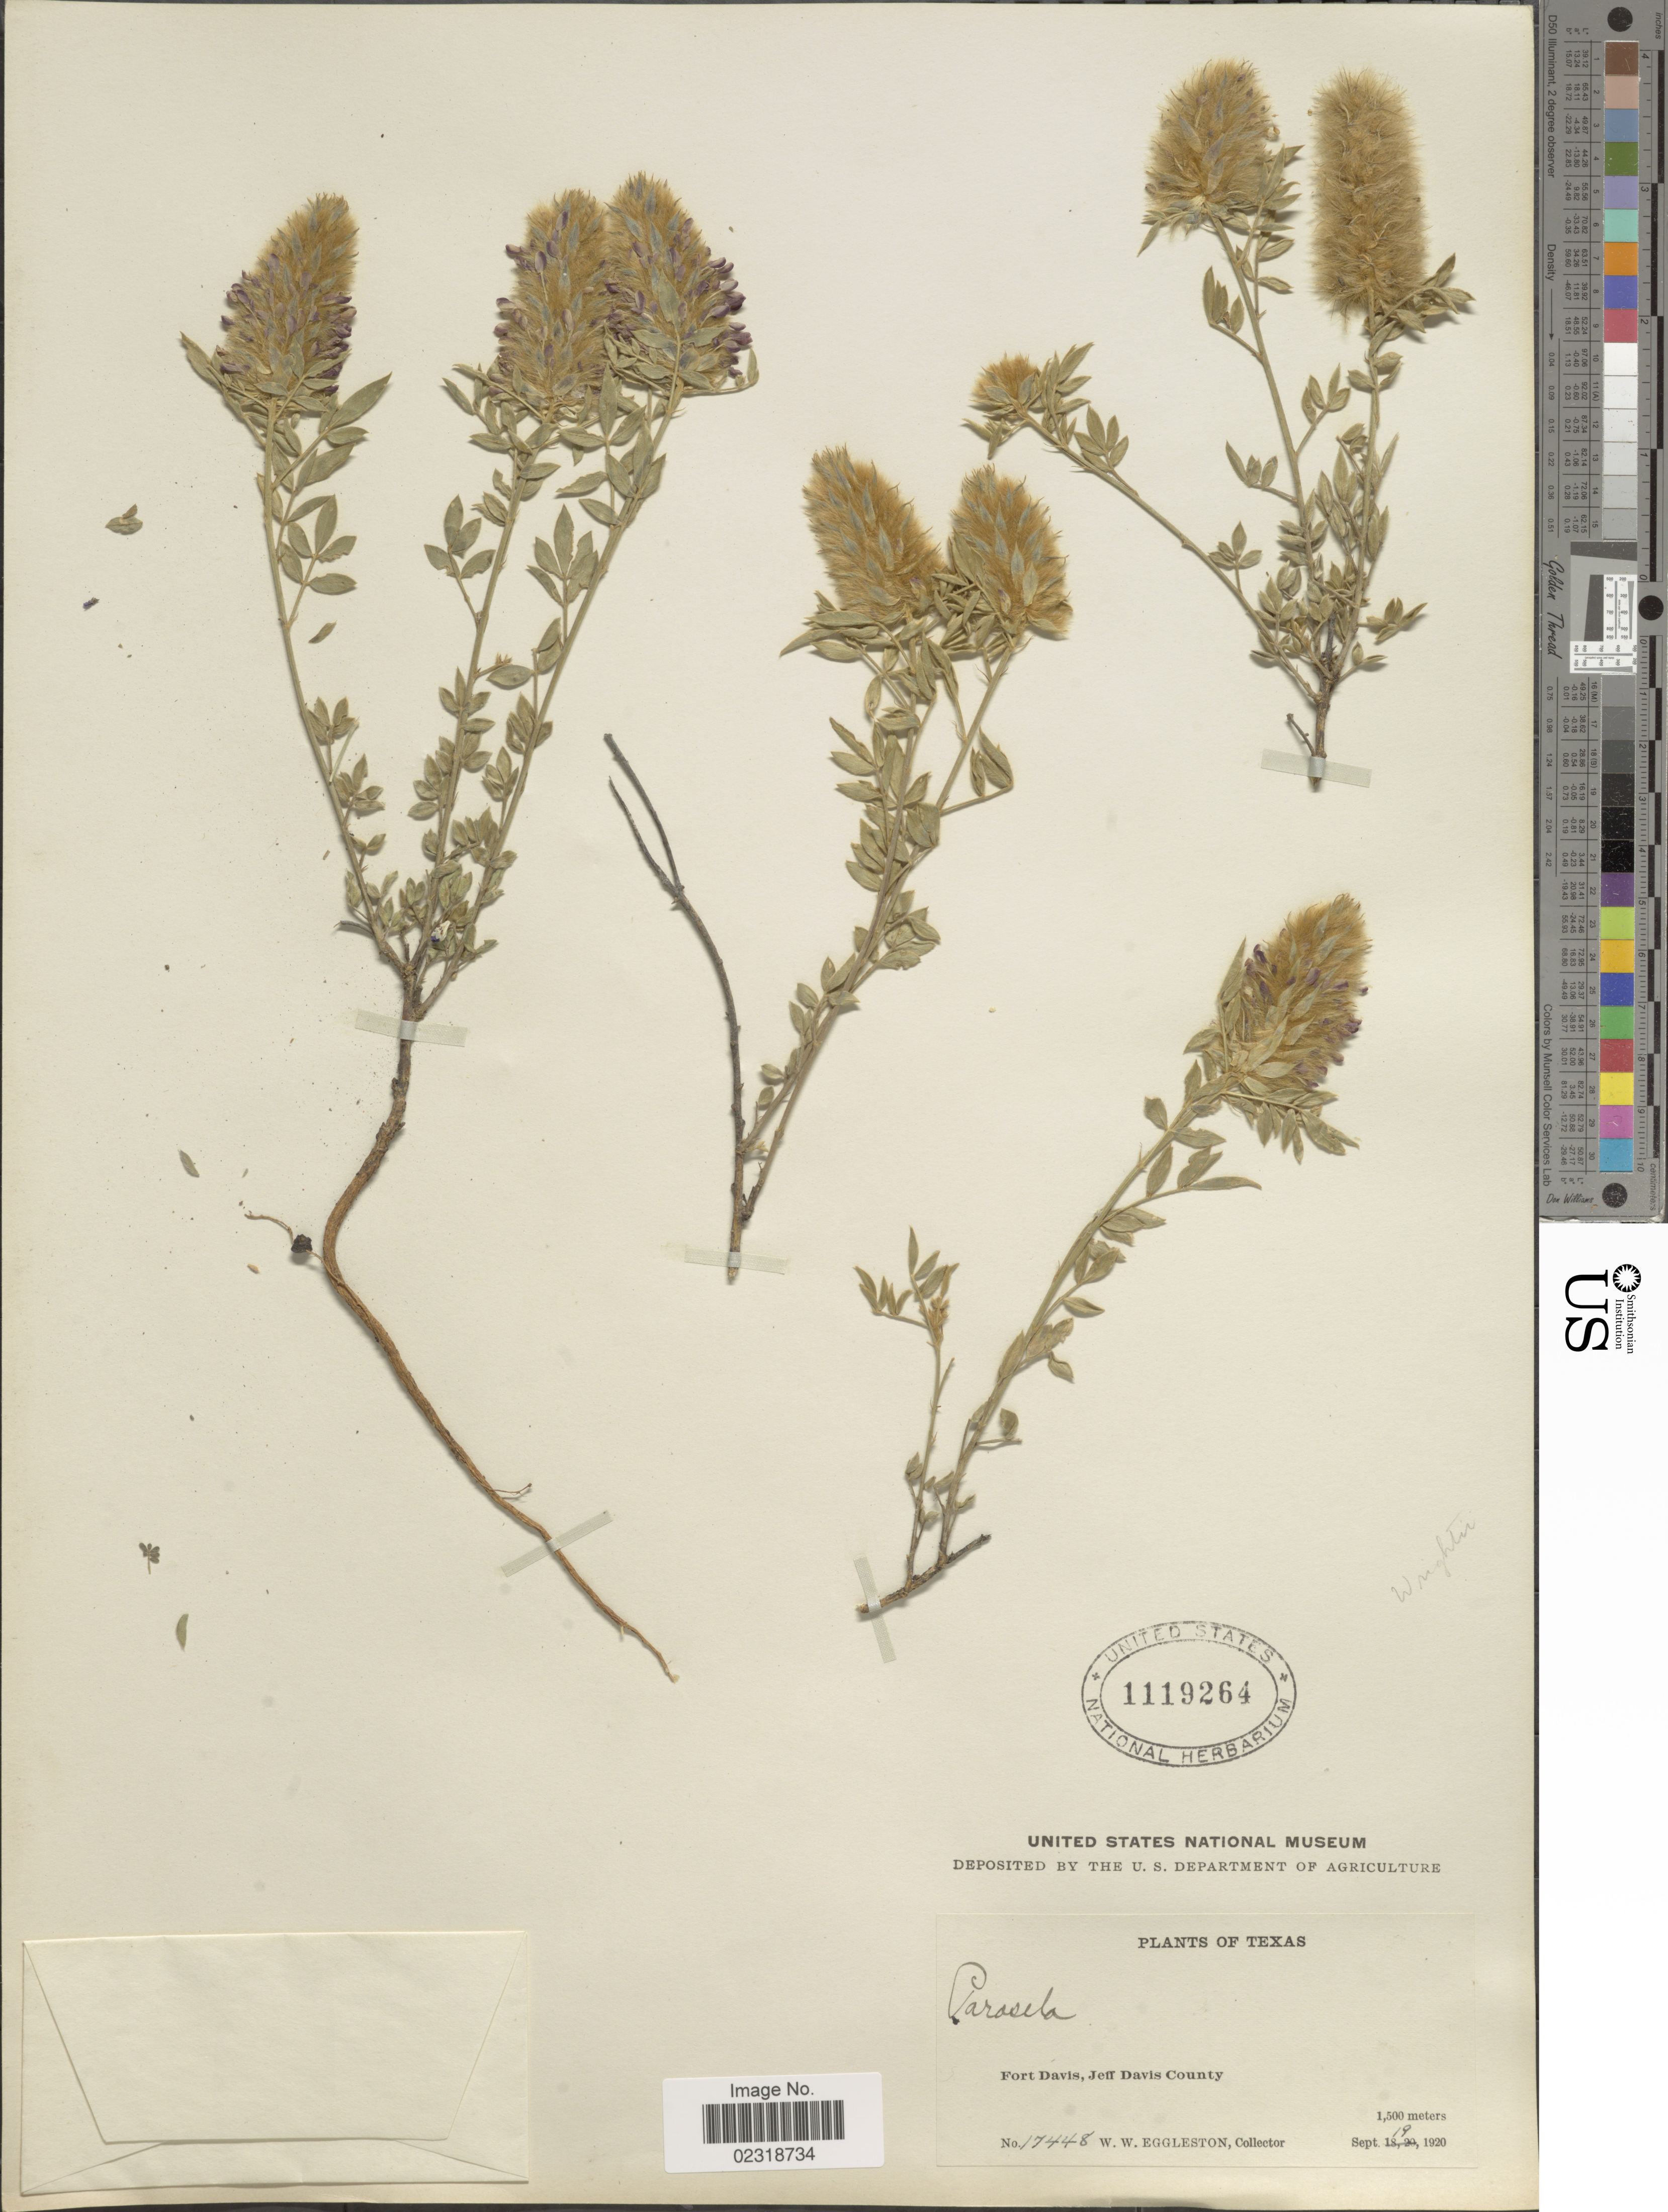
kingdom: Plantae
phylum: Tracheophyta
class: Magnoliopsida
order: Fabales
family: Fabaceae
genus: Dalea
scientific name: Dalea wrightii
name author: A. Gray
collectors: W. W. Eggleston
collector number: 17448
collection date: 1920-09-19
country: United States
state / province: Texas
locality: Fort Davis, Jeff Davis County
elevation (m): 1500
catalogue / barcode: US 1119264